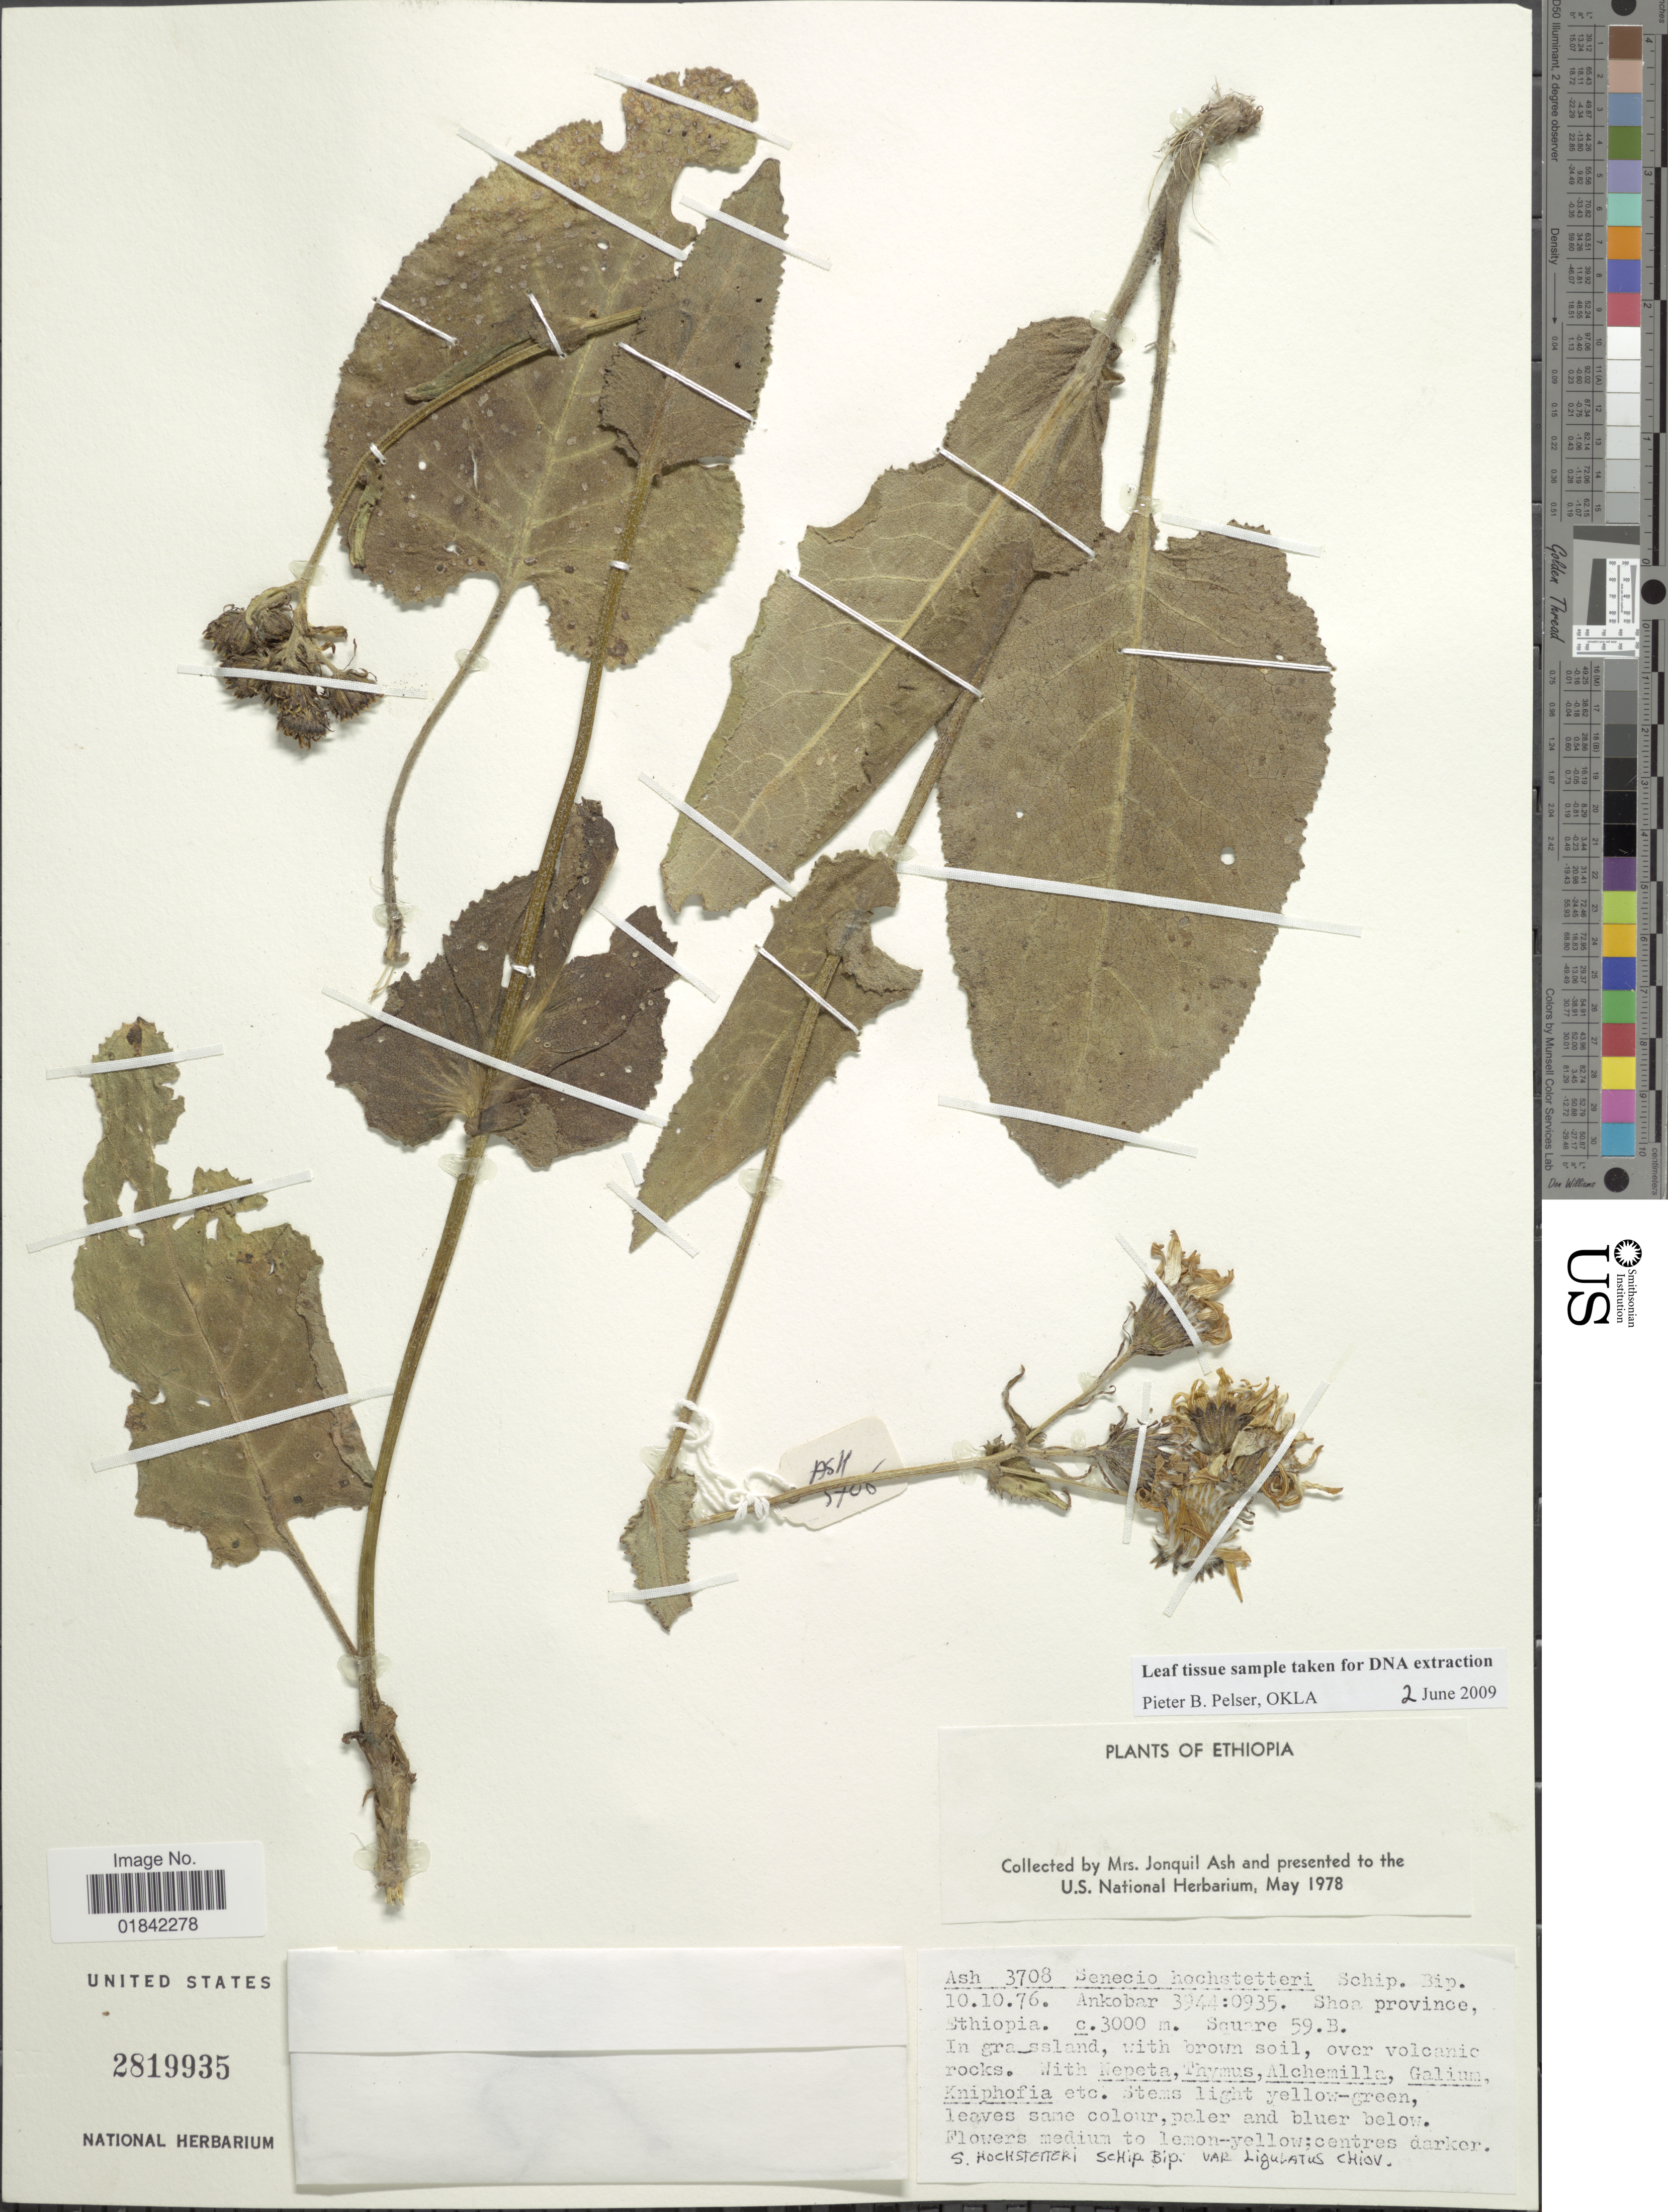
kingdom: Plantae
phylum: Tracheophyta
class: Magnoliopsida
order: Asterales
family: Asteraceae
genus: Senecio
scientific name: Senecio hochstetteri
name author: Sch. Bip.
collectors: -. Ash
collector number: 3708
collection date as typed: Transcribed d/m/y: 10/10/76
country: Ethiopia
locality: Ankobar, Shoa Province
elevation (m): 3000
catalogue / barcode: US 2819935